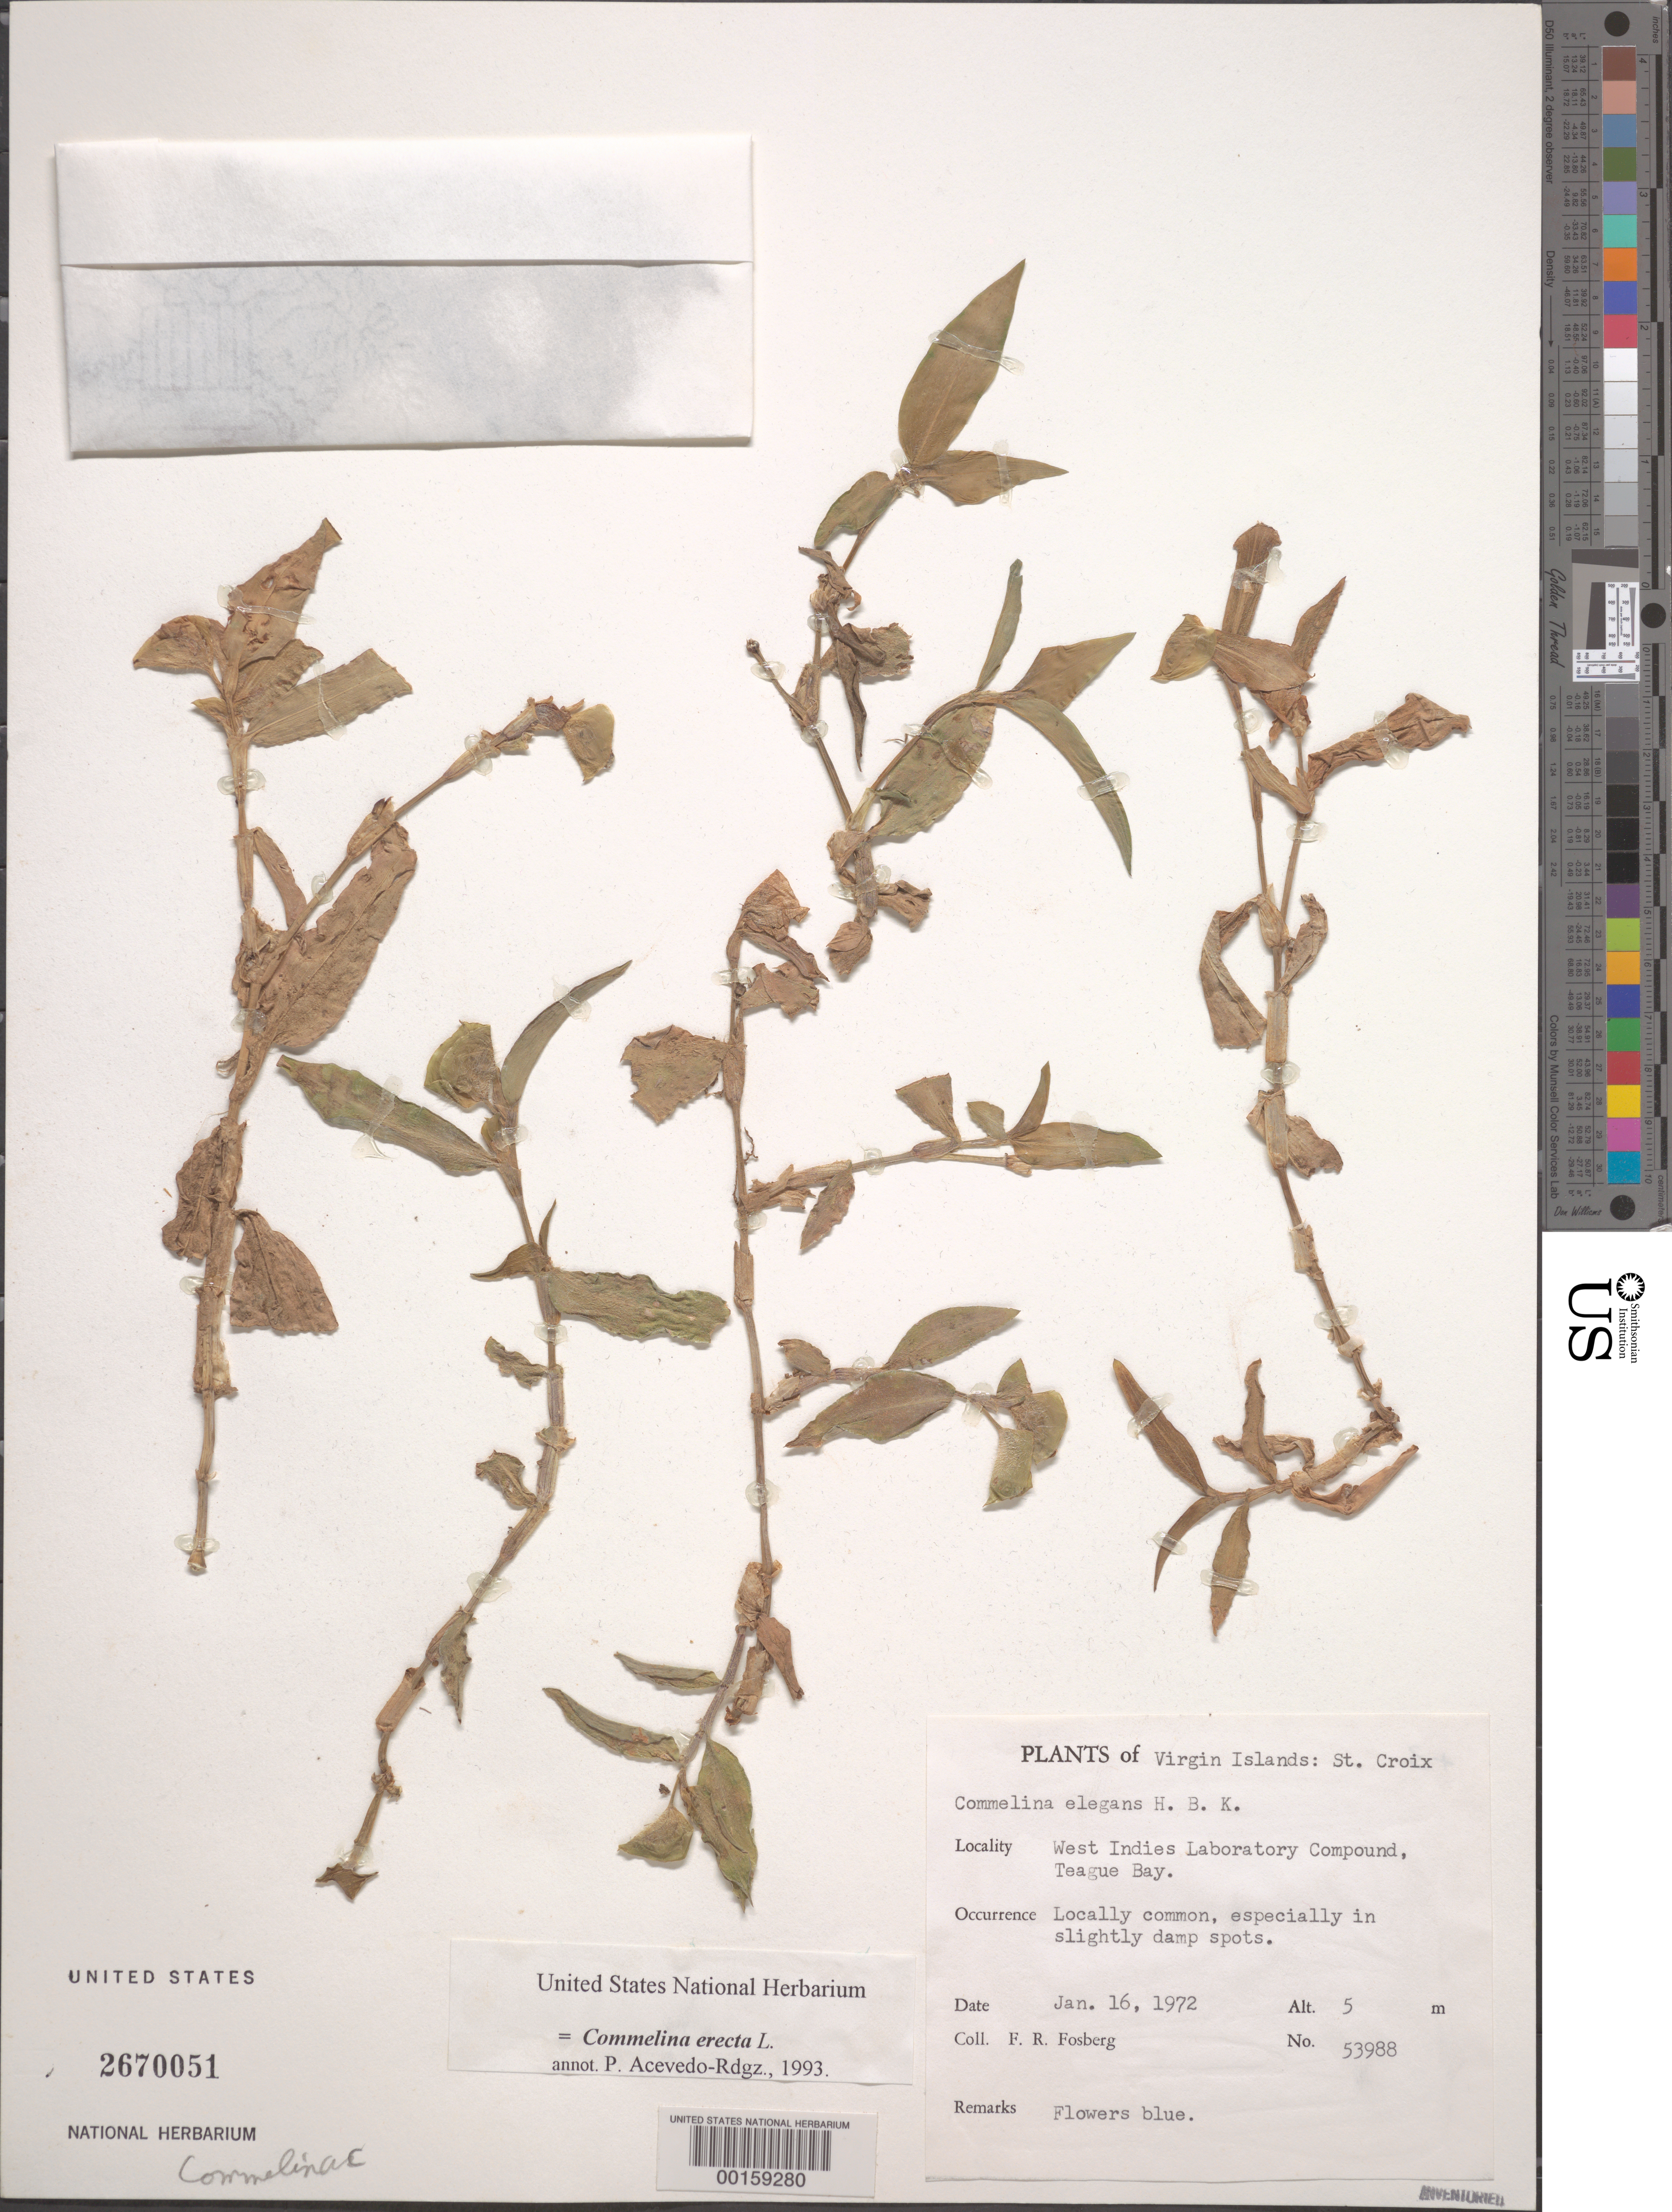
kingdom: Plantae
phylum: Tracheophyta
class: Liliopsida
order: Commelinales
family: Commelinaceae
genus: Commelina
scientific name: Commelina erecta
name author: L.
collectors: F. R. Fosberg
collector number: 53988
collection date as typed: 16 Jan 1972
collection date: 1972-01-16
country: U.S. Virgin Islands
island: St. Croix Island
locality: Teague bay; west indies laboratory compound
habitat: Moist soil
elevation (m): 5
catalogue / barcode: US 2670051